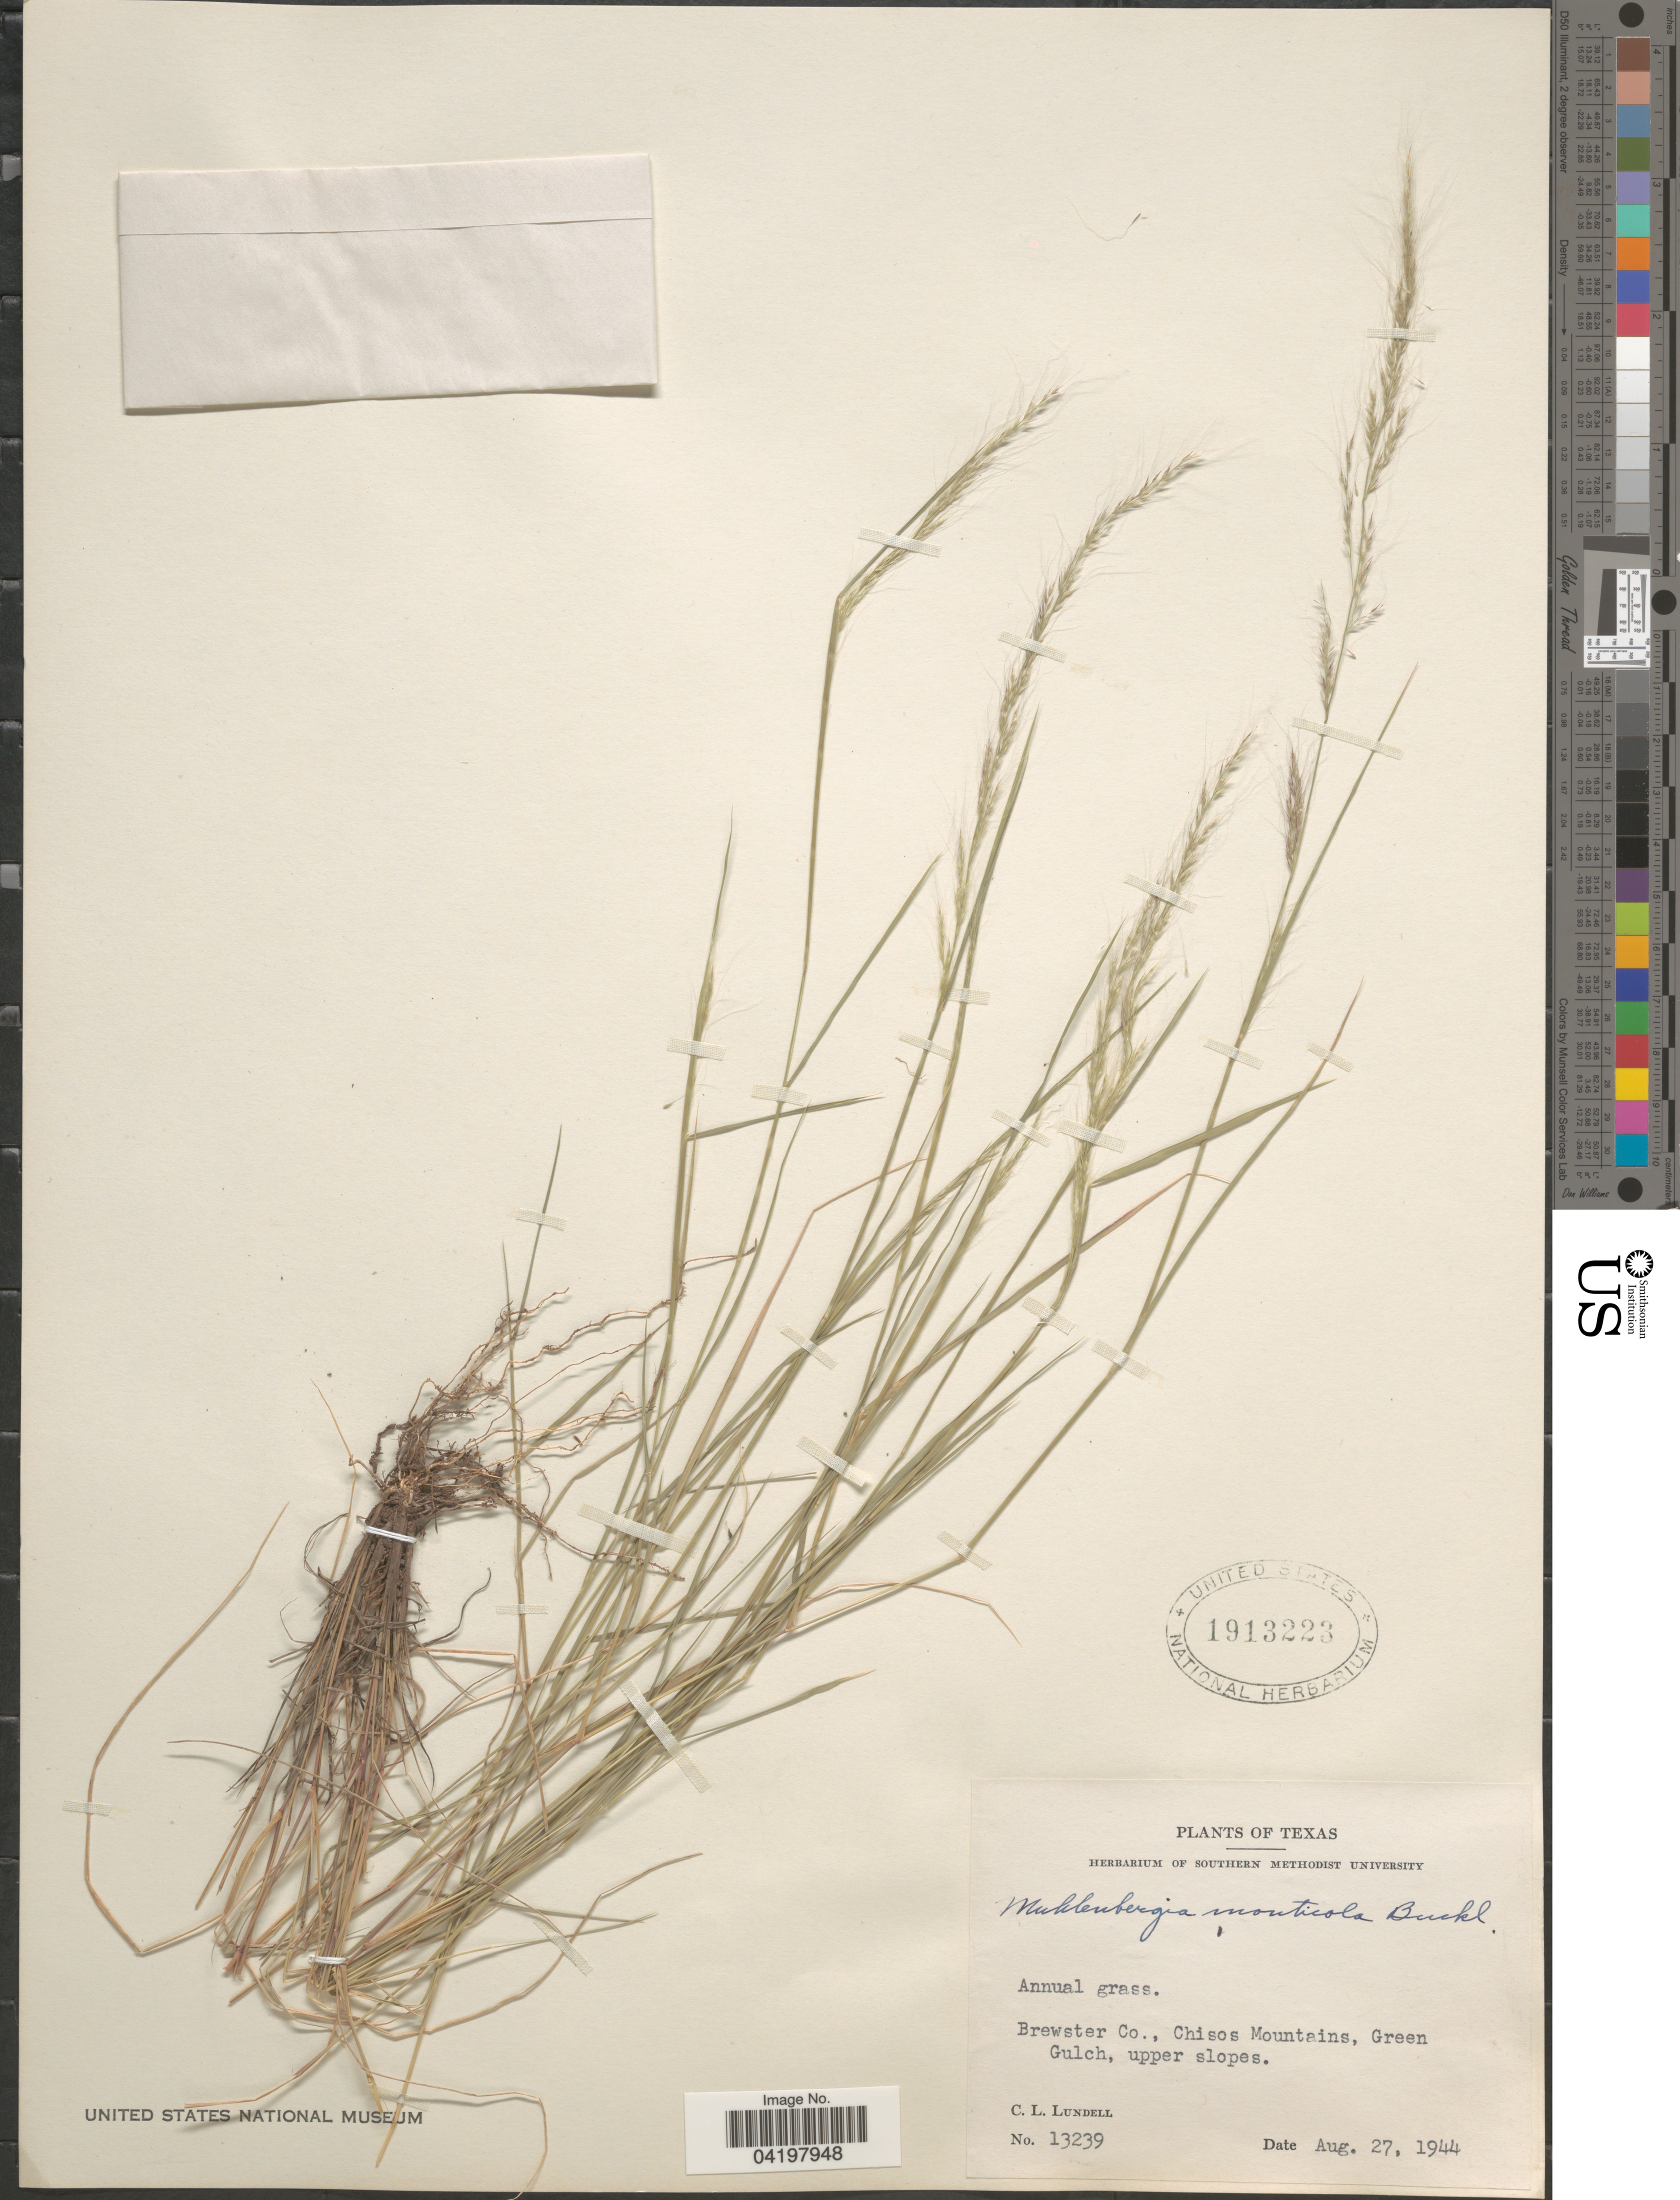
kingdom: Plantae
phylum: Tracheophyta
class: Liliopsida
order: Poales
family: Poaceae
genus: Muhlenbergia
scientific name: Muhlenbergia tenuifolia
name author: (Kunth) Kunth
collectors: C. L. Lundell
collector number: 13239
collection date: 1944-08-27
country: United States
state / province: Texas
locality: Brewster Co., Chisos Mountains, Green Gulch, upper slopes.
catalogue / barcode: US 1913223